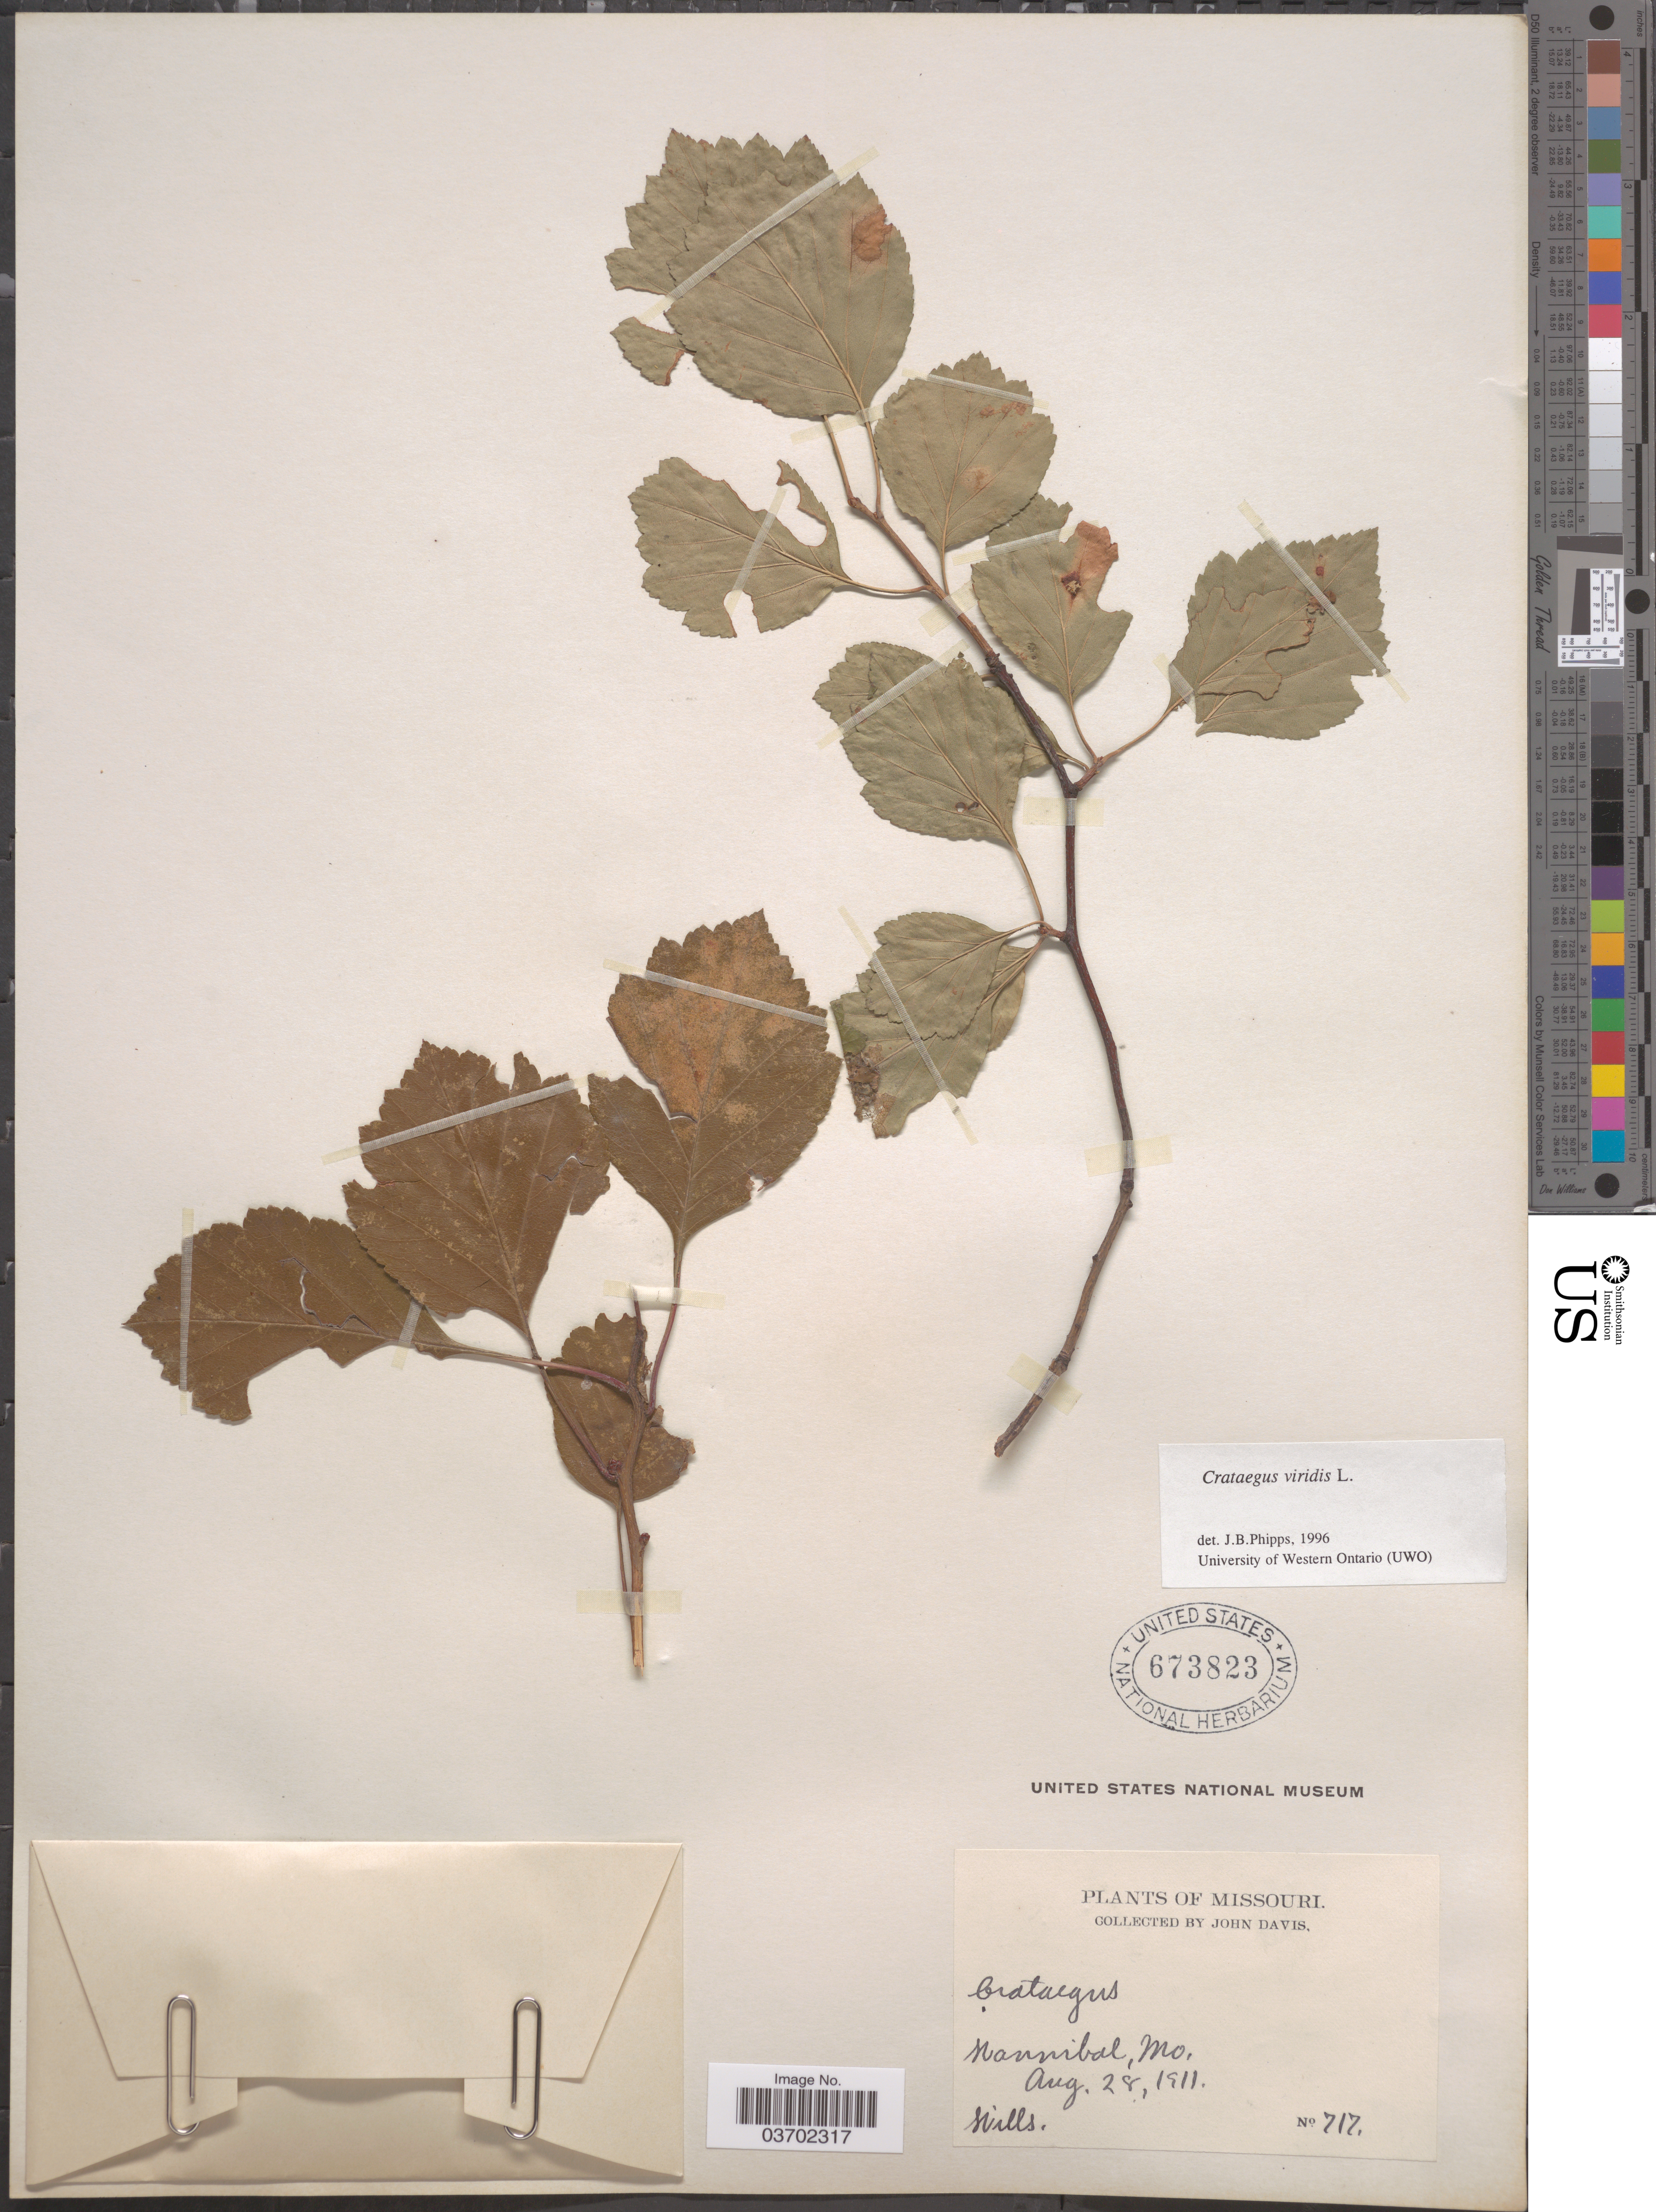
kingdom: Plantae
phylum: Tracheophyta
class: Magnoliopsida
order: Rosales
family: Rosaceae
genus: Crataegus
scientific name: Crataegus viridis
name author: L.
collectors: ex herb. Rev. John Davis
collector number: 717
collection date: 1911-08-28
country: United States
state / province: Missouri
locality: Hannibal.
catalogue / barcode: US 673823